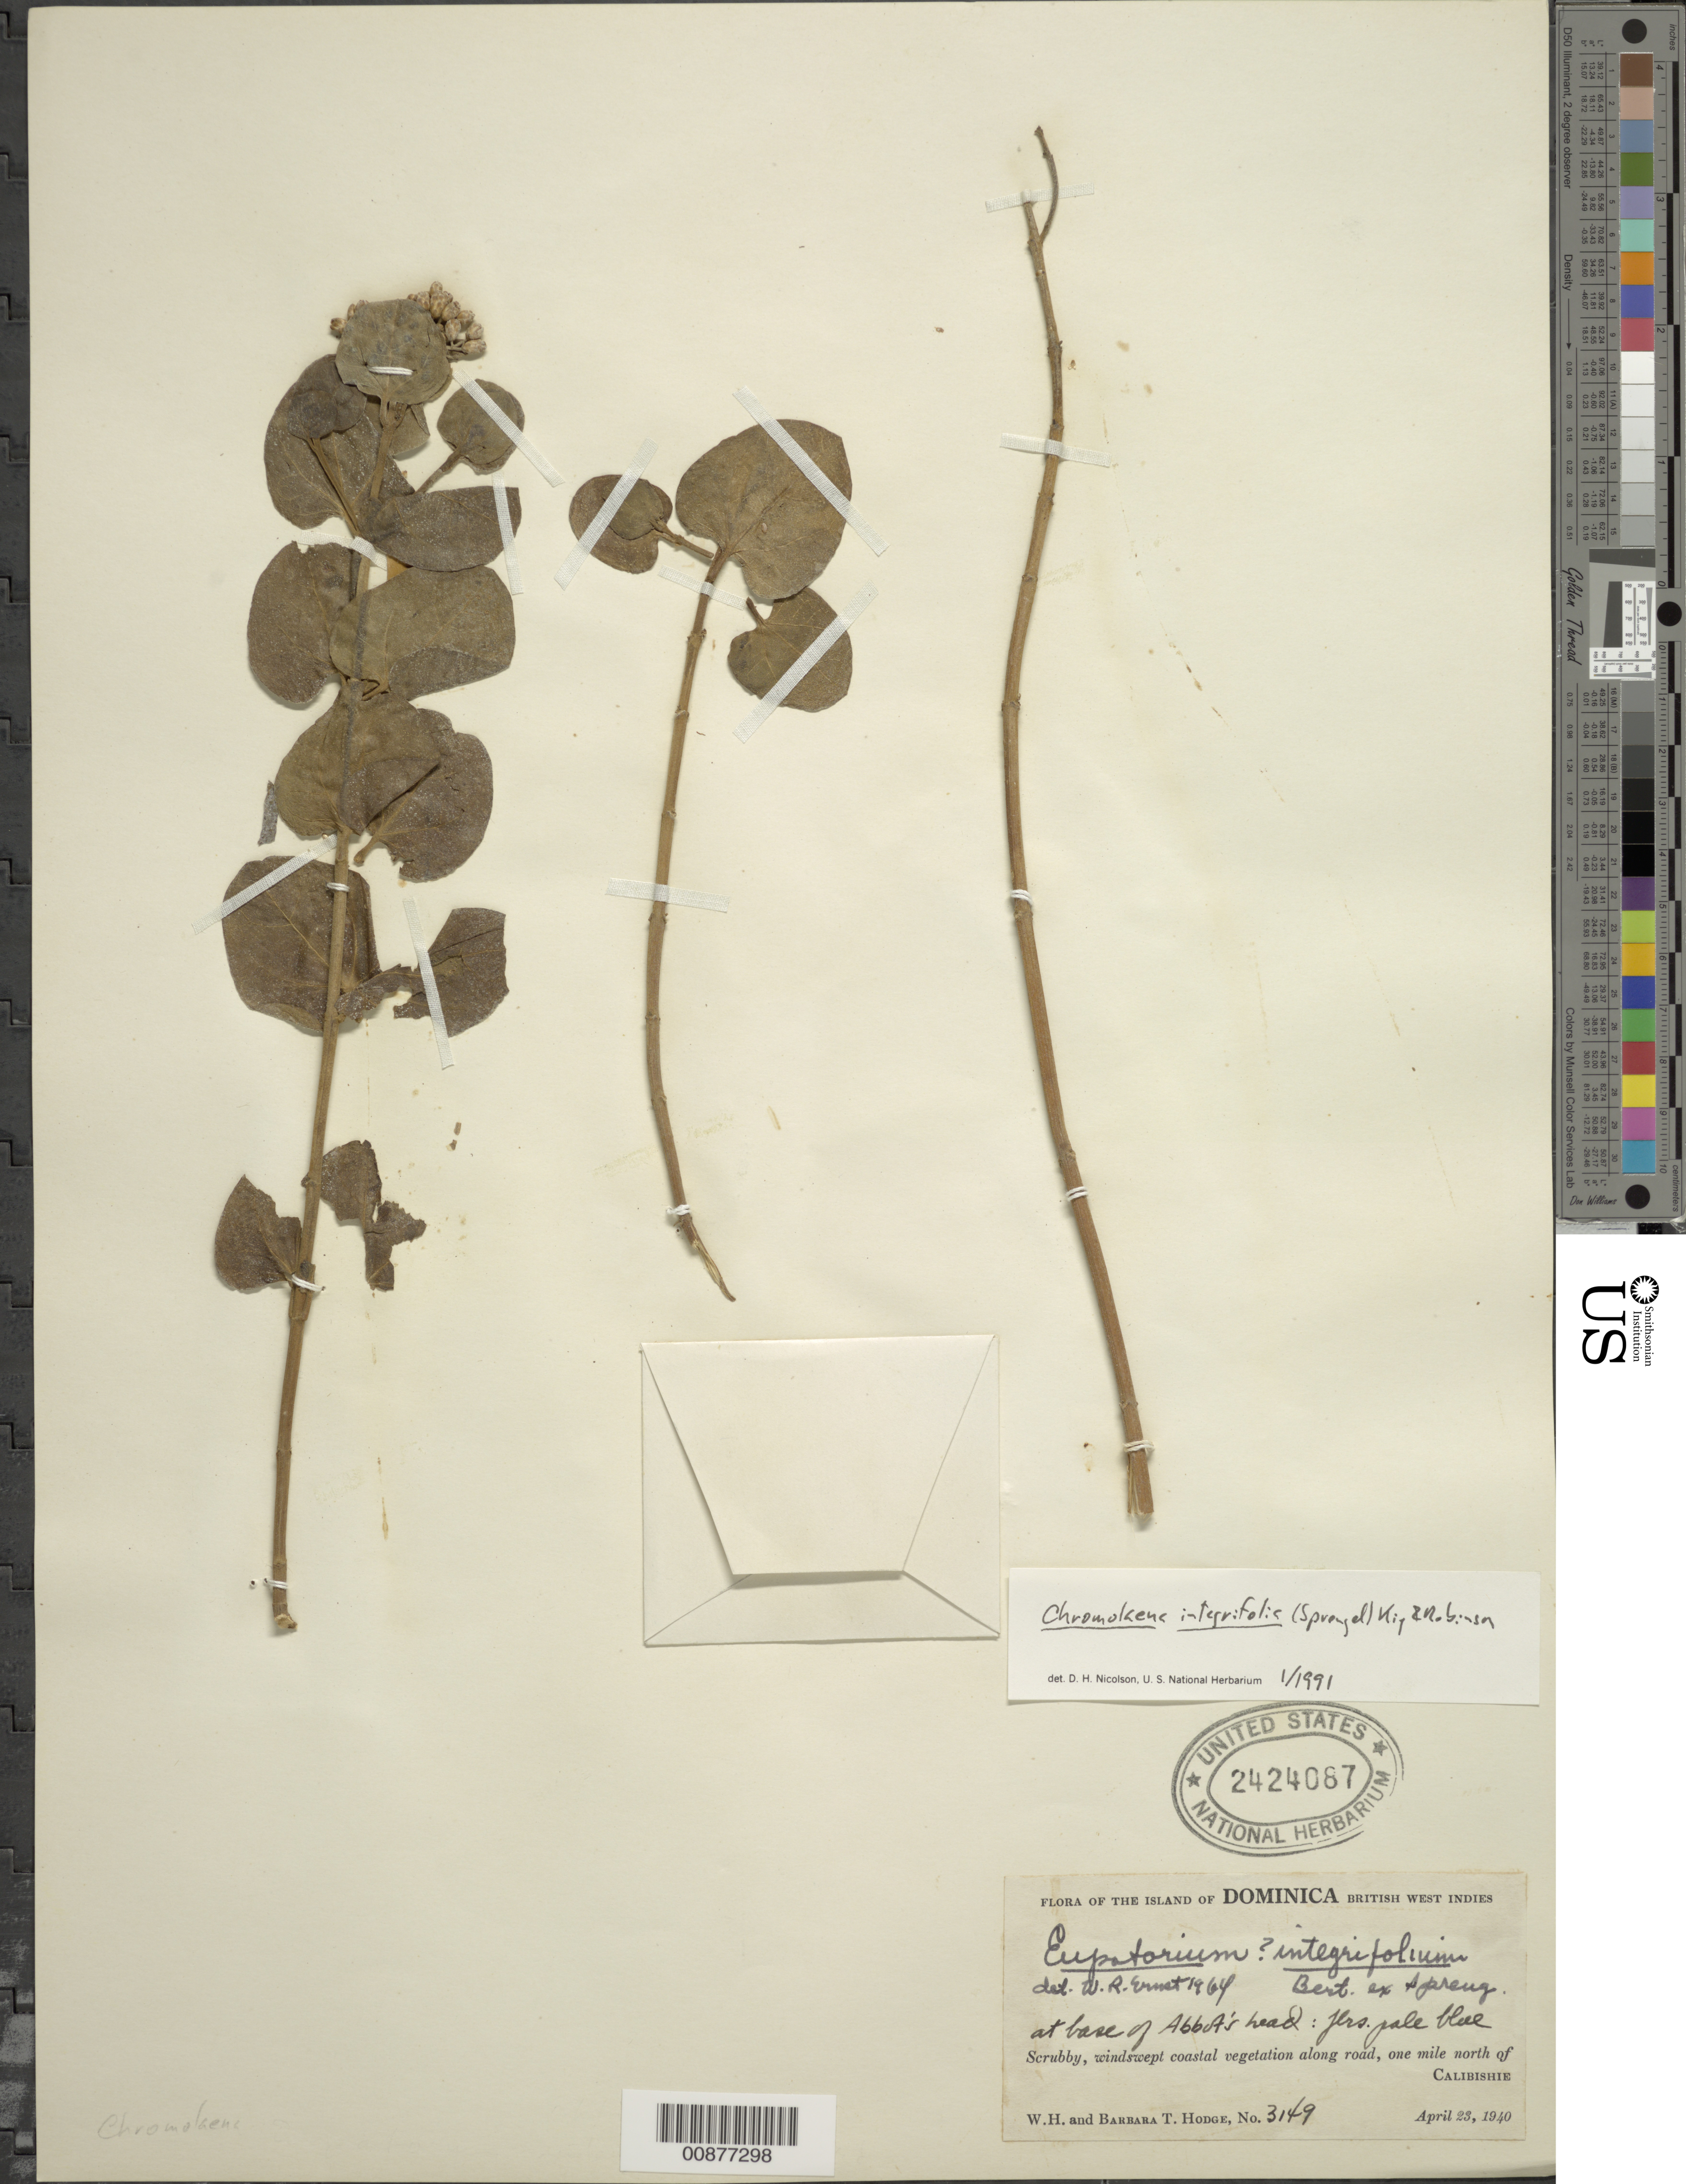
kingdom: Plantae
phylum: Tracheophyta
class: Magnoliopsida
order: Asterales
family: Asteraceae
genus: Chromolaena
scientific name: Chromolaena integrifolia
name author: (Lam.) R.M. King & H. Rob.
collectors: W. Hodge & B. Hodge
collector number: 3149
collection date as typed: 23 Apr 1940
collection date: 1940-04-23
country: Dominica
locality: Road, one mile north of Calibishie. At base of Abbot's (sp?) head.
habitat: Scrubby windswept coastal vegetation along road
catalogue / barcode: US 2424087